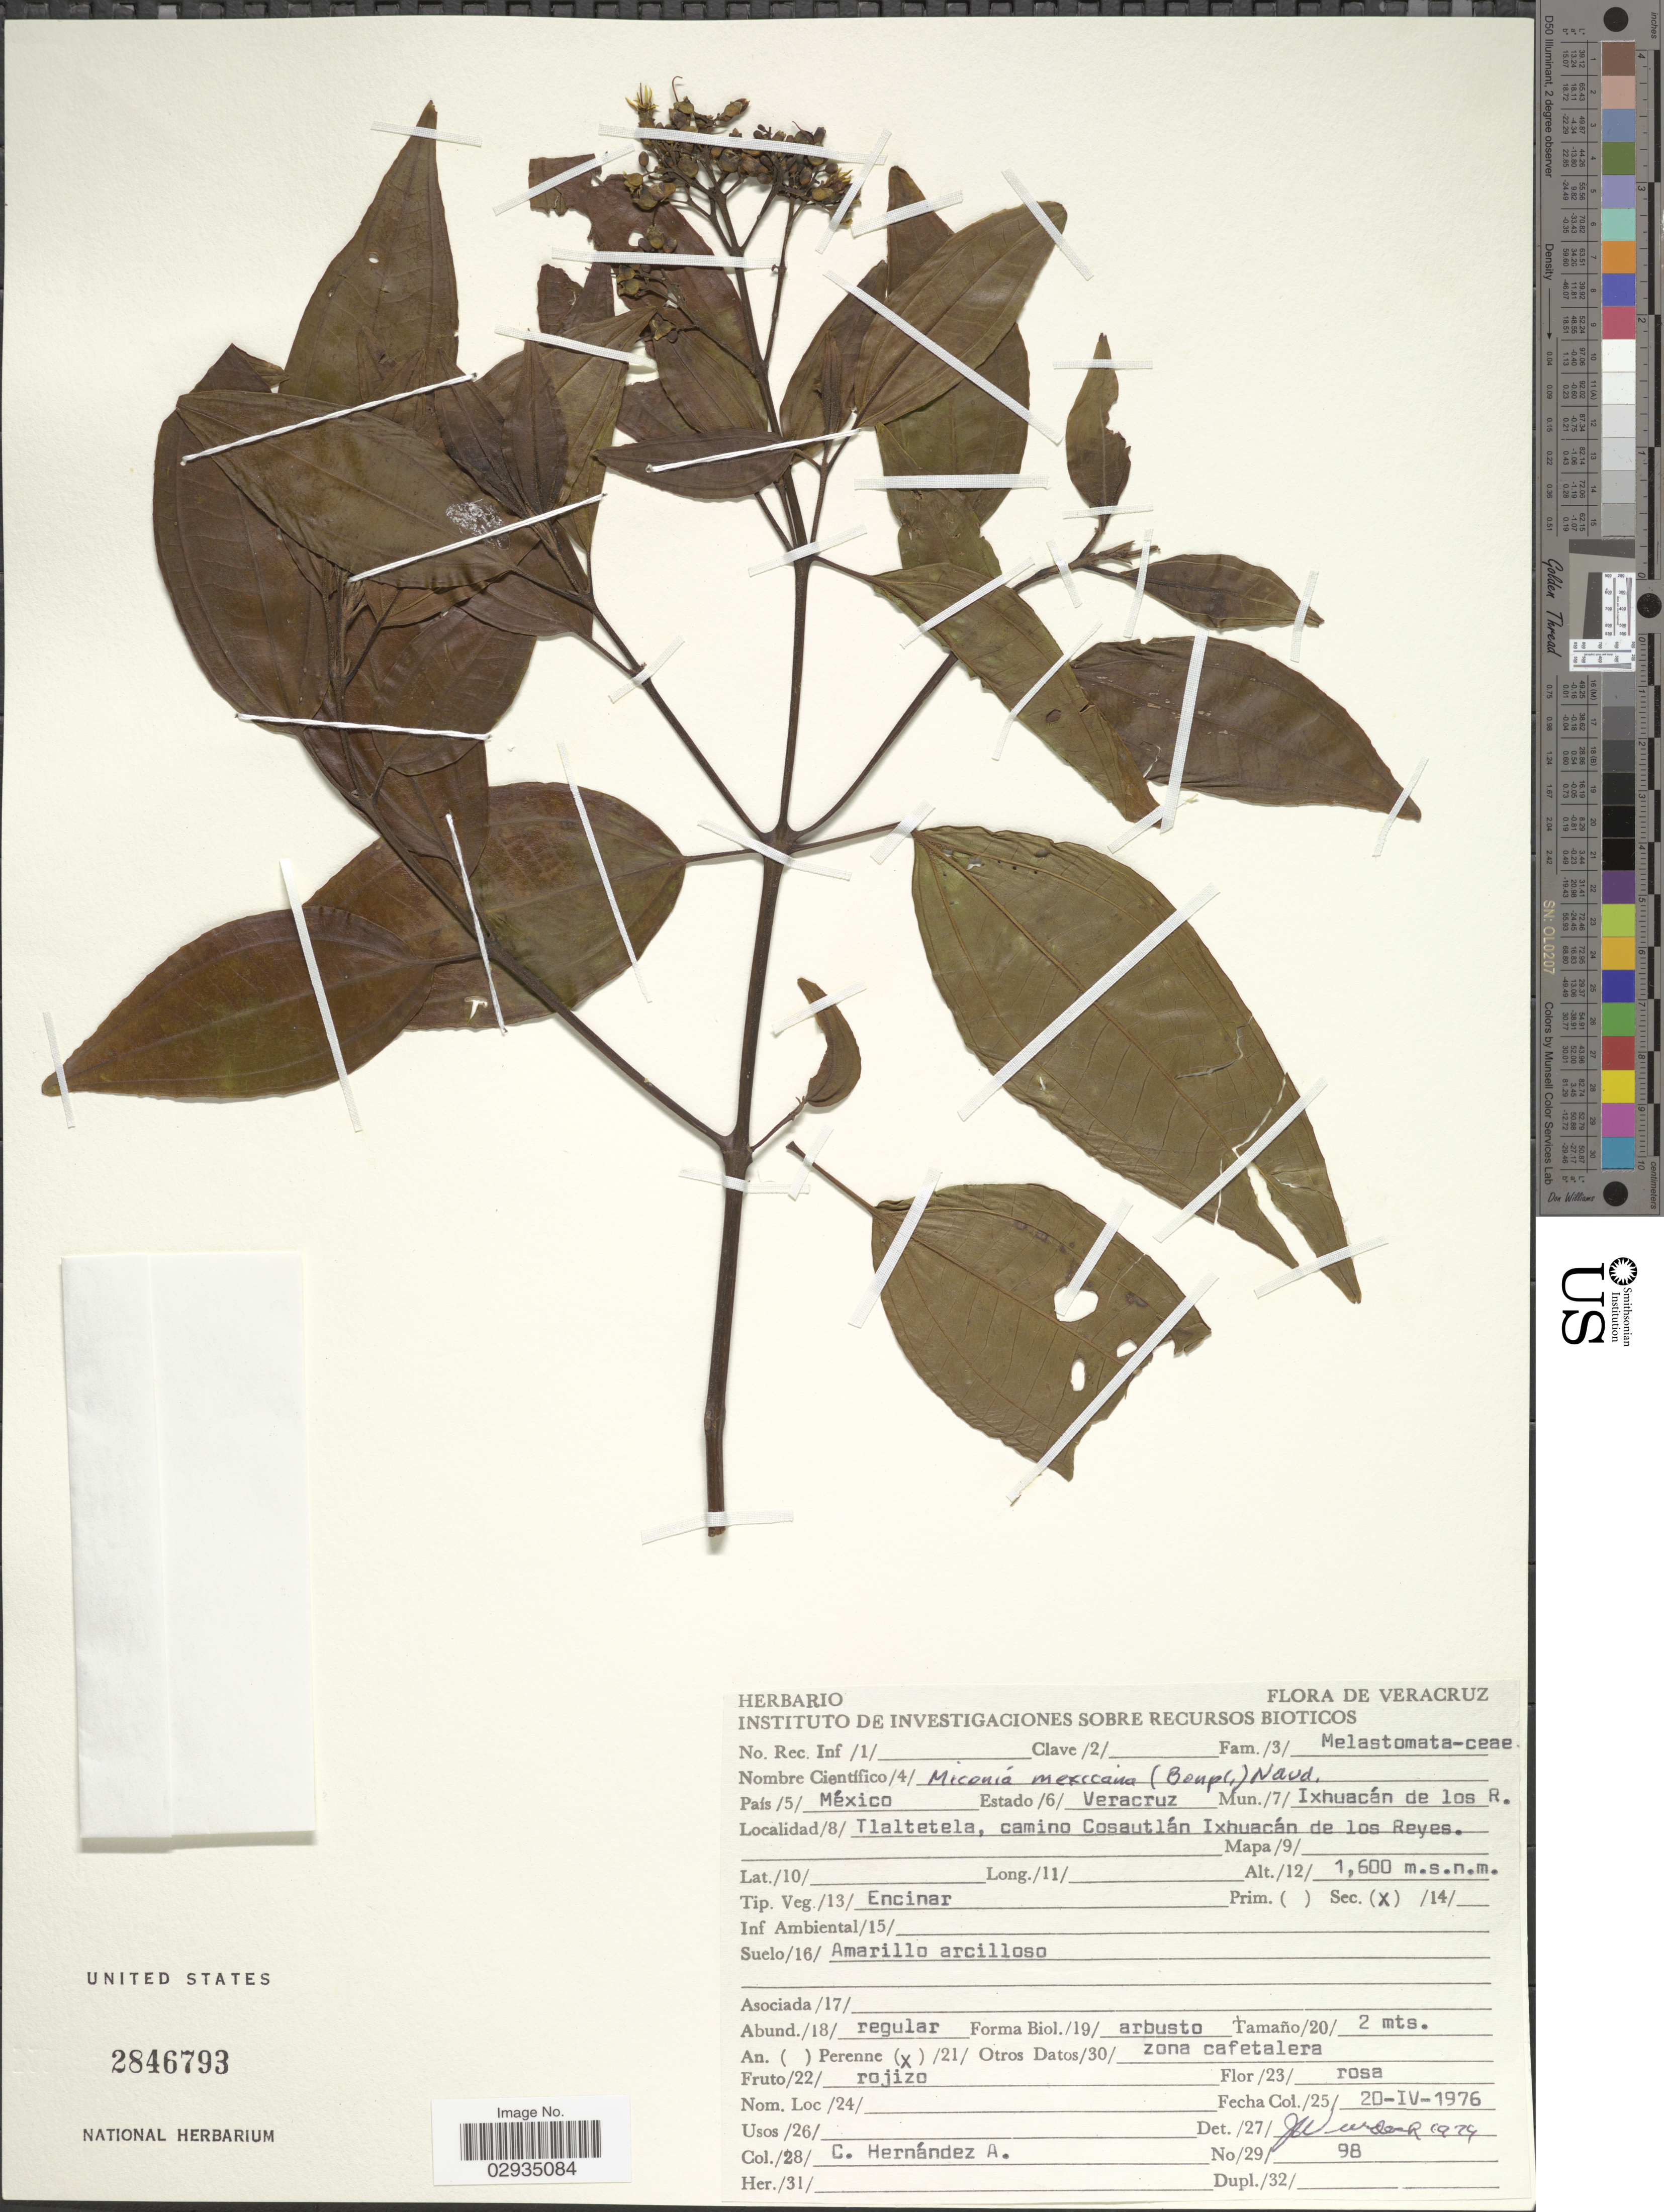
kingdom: Plantae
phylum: Tracheophyta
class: Magnoliopsida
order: Myrtales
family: Melastomataceae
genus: Miconia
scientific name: Miconia mexicana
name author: (Bonpl.) Naudin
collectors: C. Hernandez-A.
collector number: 98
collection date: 1976-04-20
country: Mexico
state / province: Veracruz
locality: Ixhuacán de los R. Tlaltetela, camino Cosautlán Ixhuacán de los Reyes.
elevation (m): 1600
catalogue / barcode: US 2846793